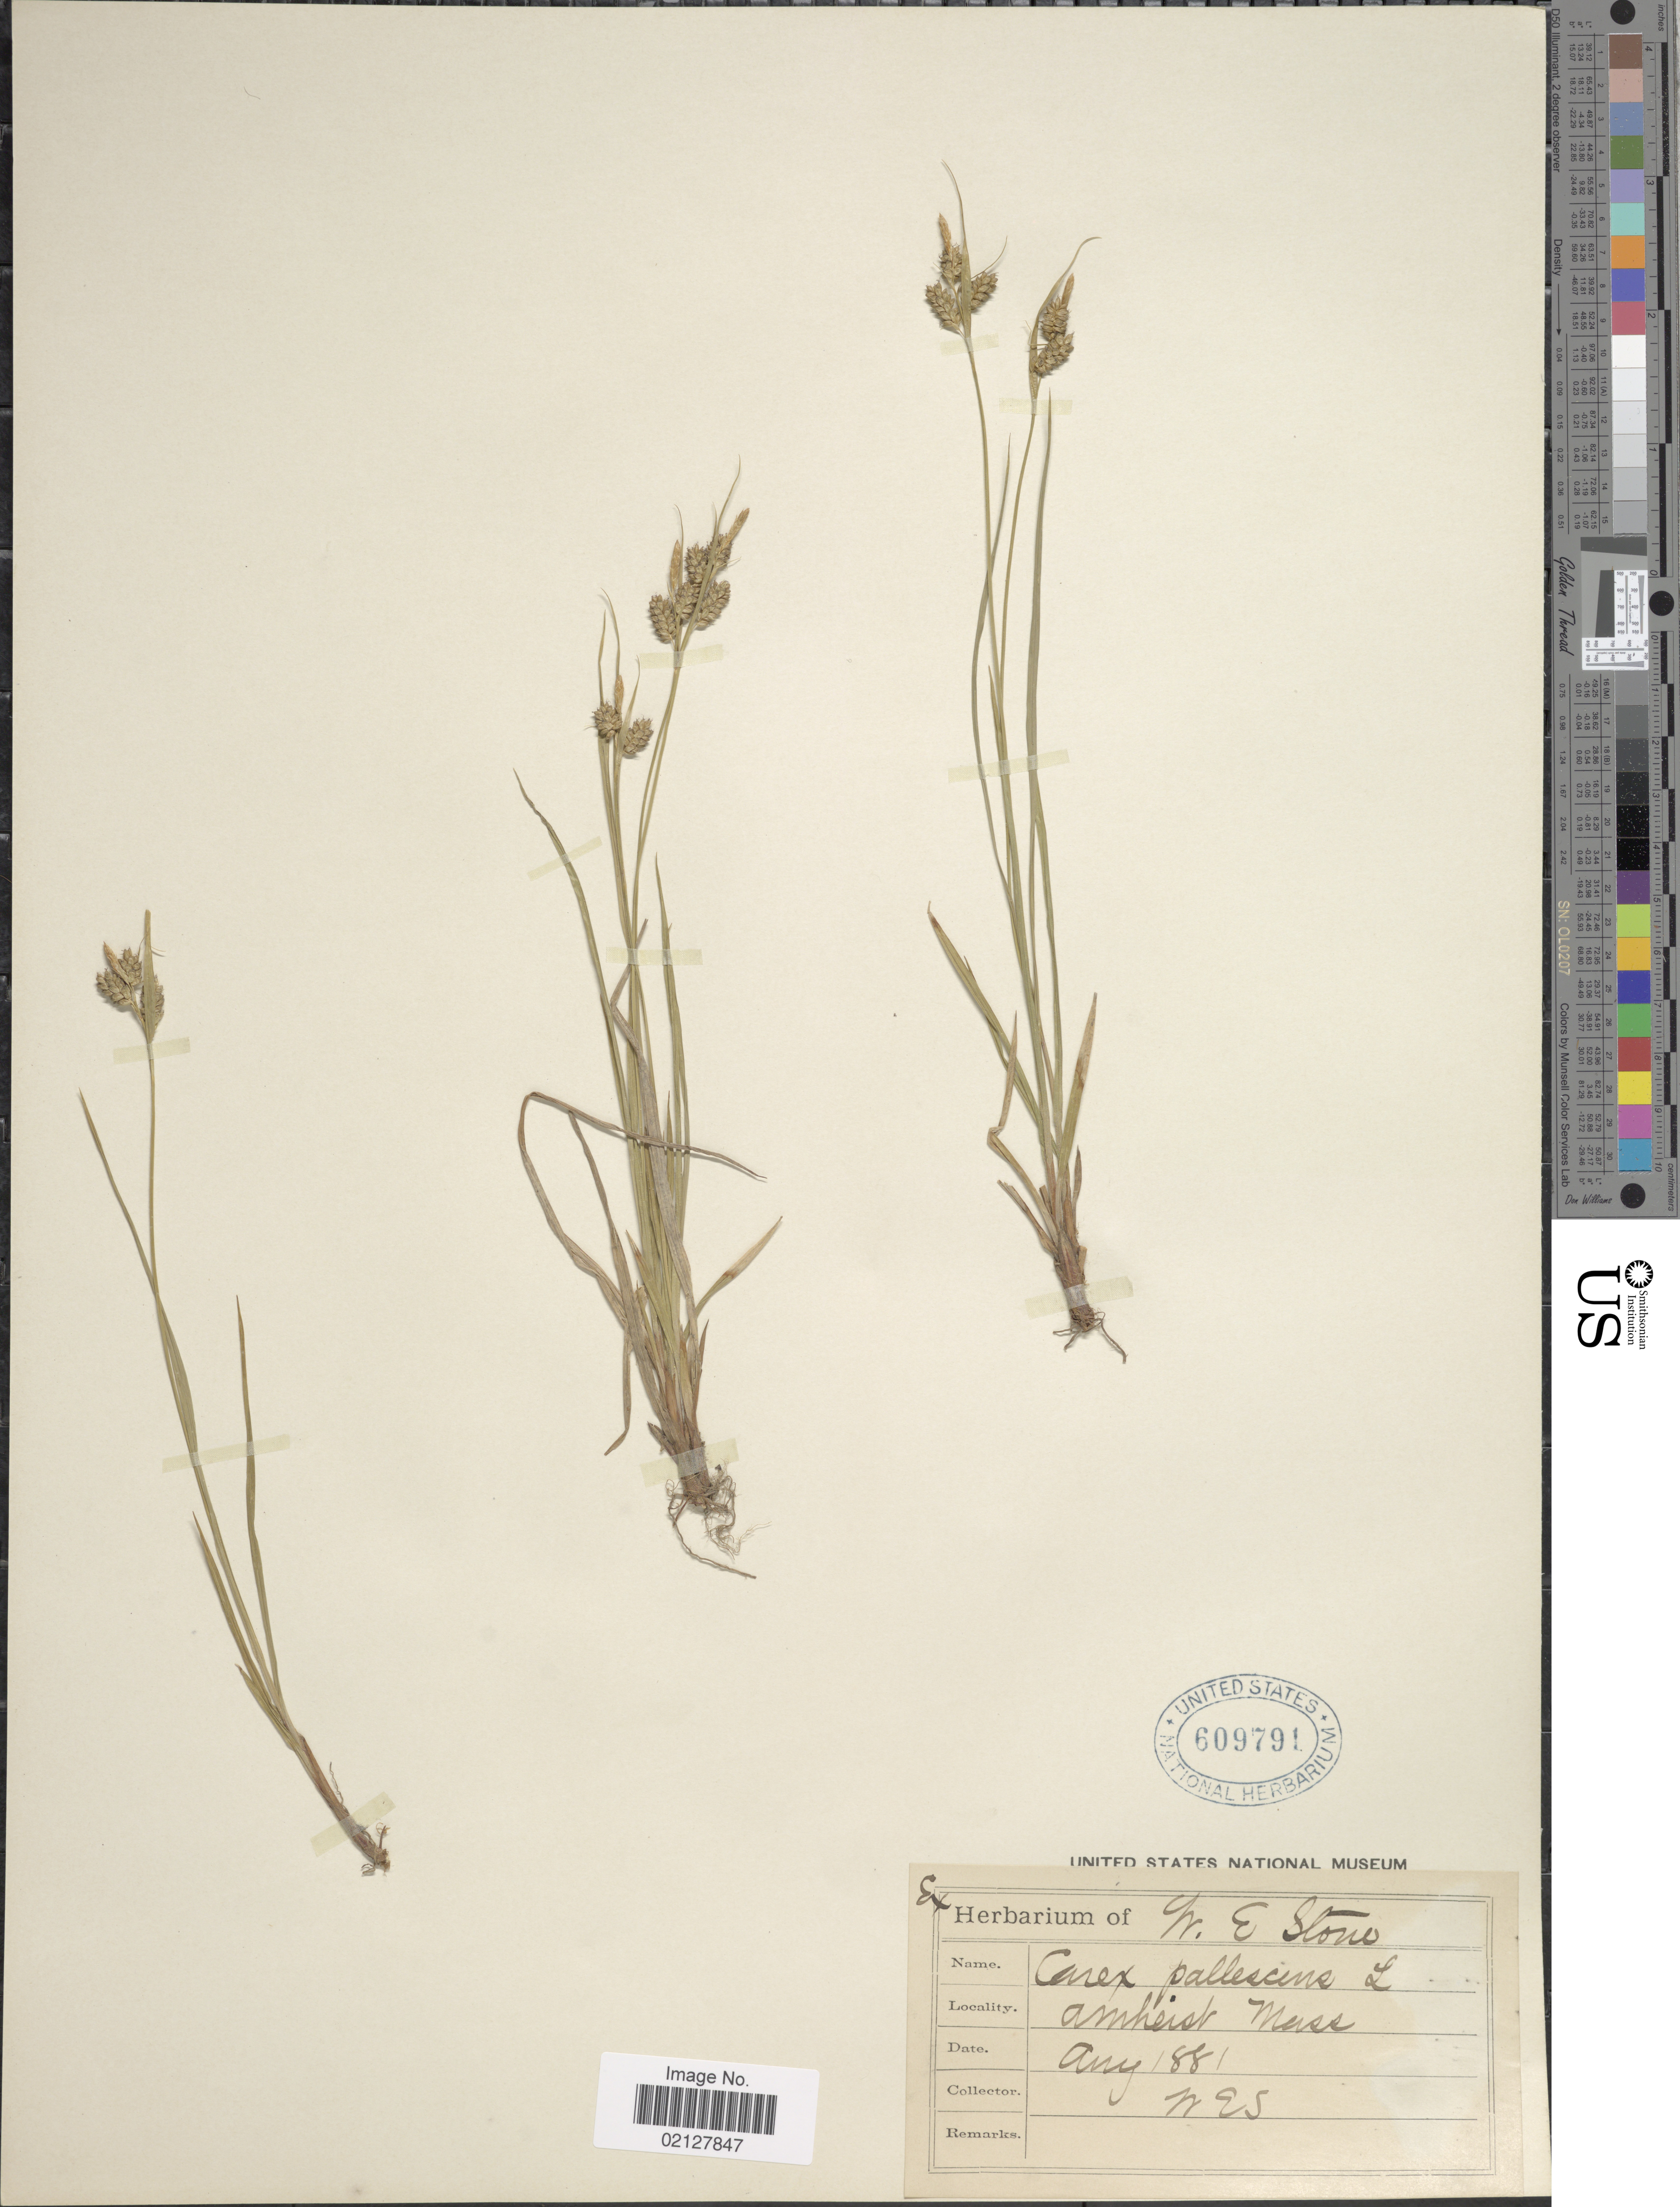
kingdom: Plantae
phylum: Tracheophyta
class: Liliopsida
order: Poales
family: Cyperaceae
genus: Carex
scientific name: Carex pallescens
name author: L.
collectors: W. Stone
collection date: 1881-08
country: United States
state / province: Massachusetts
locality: Amherst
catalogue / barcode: US 609791